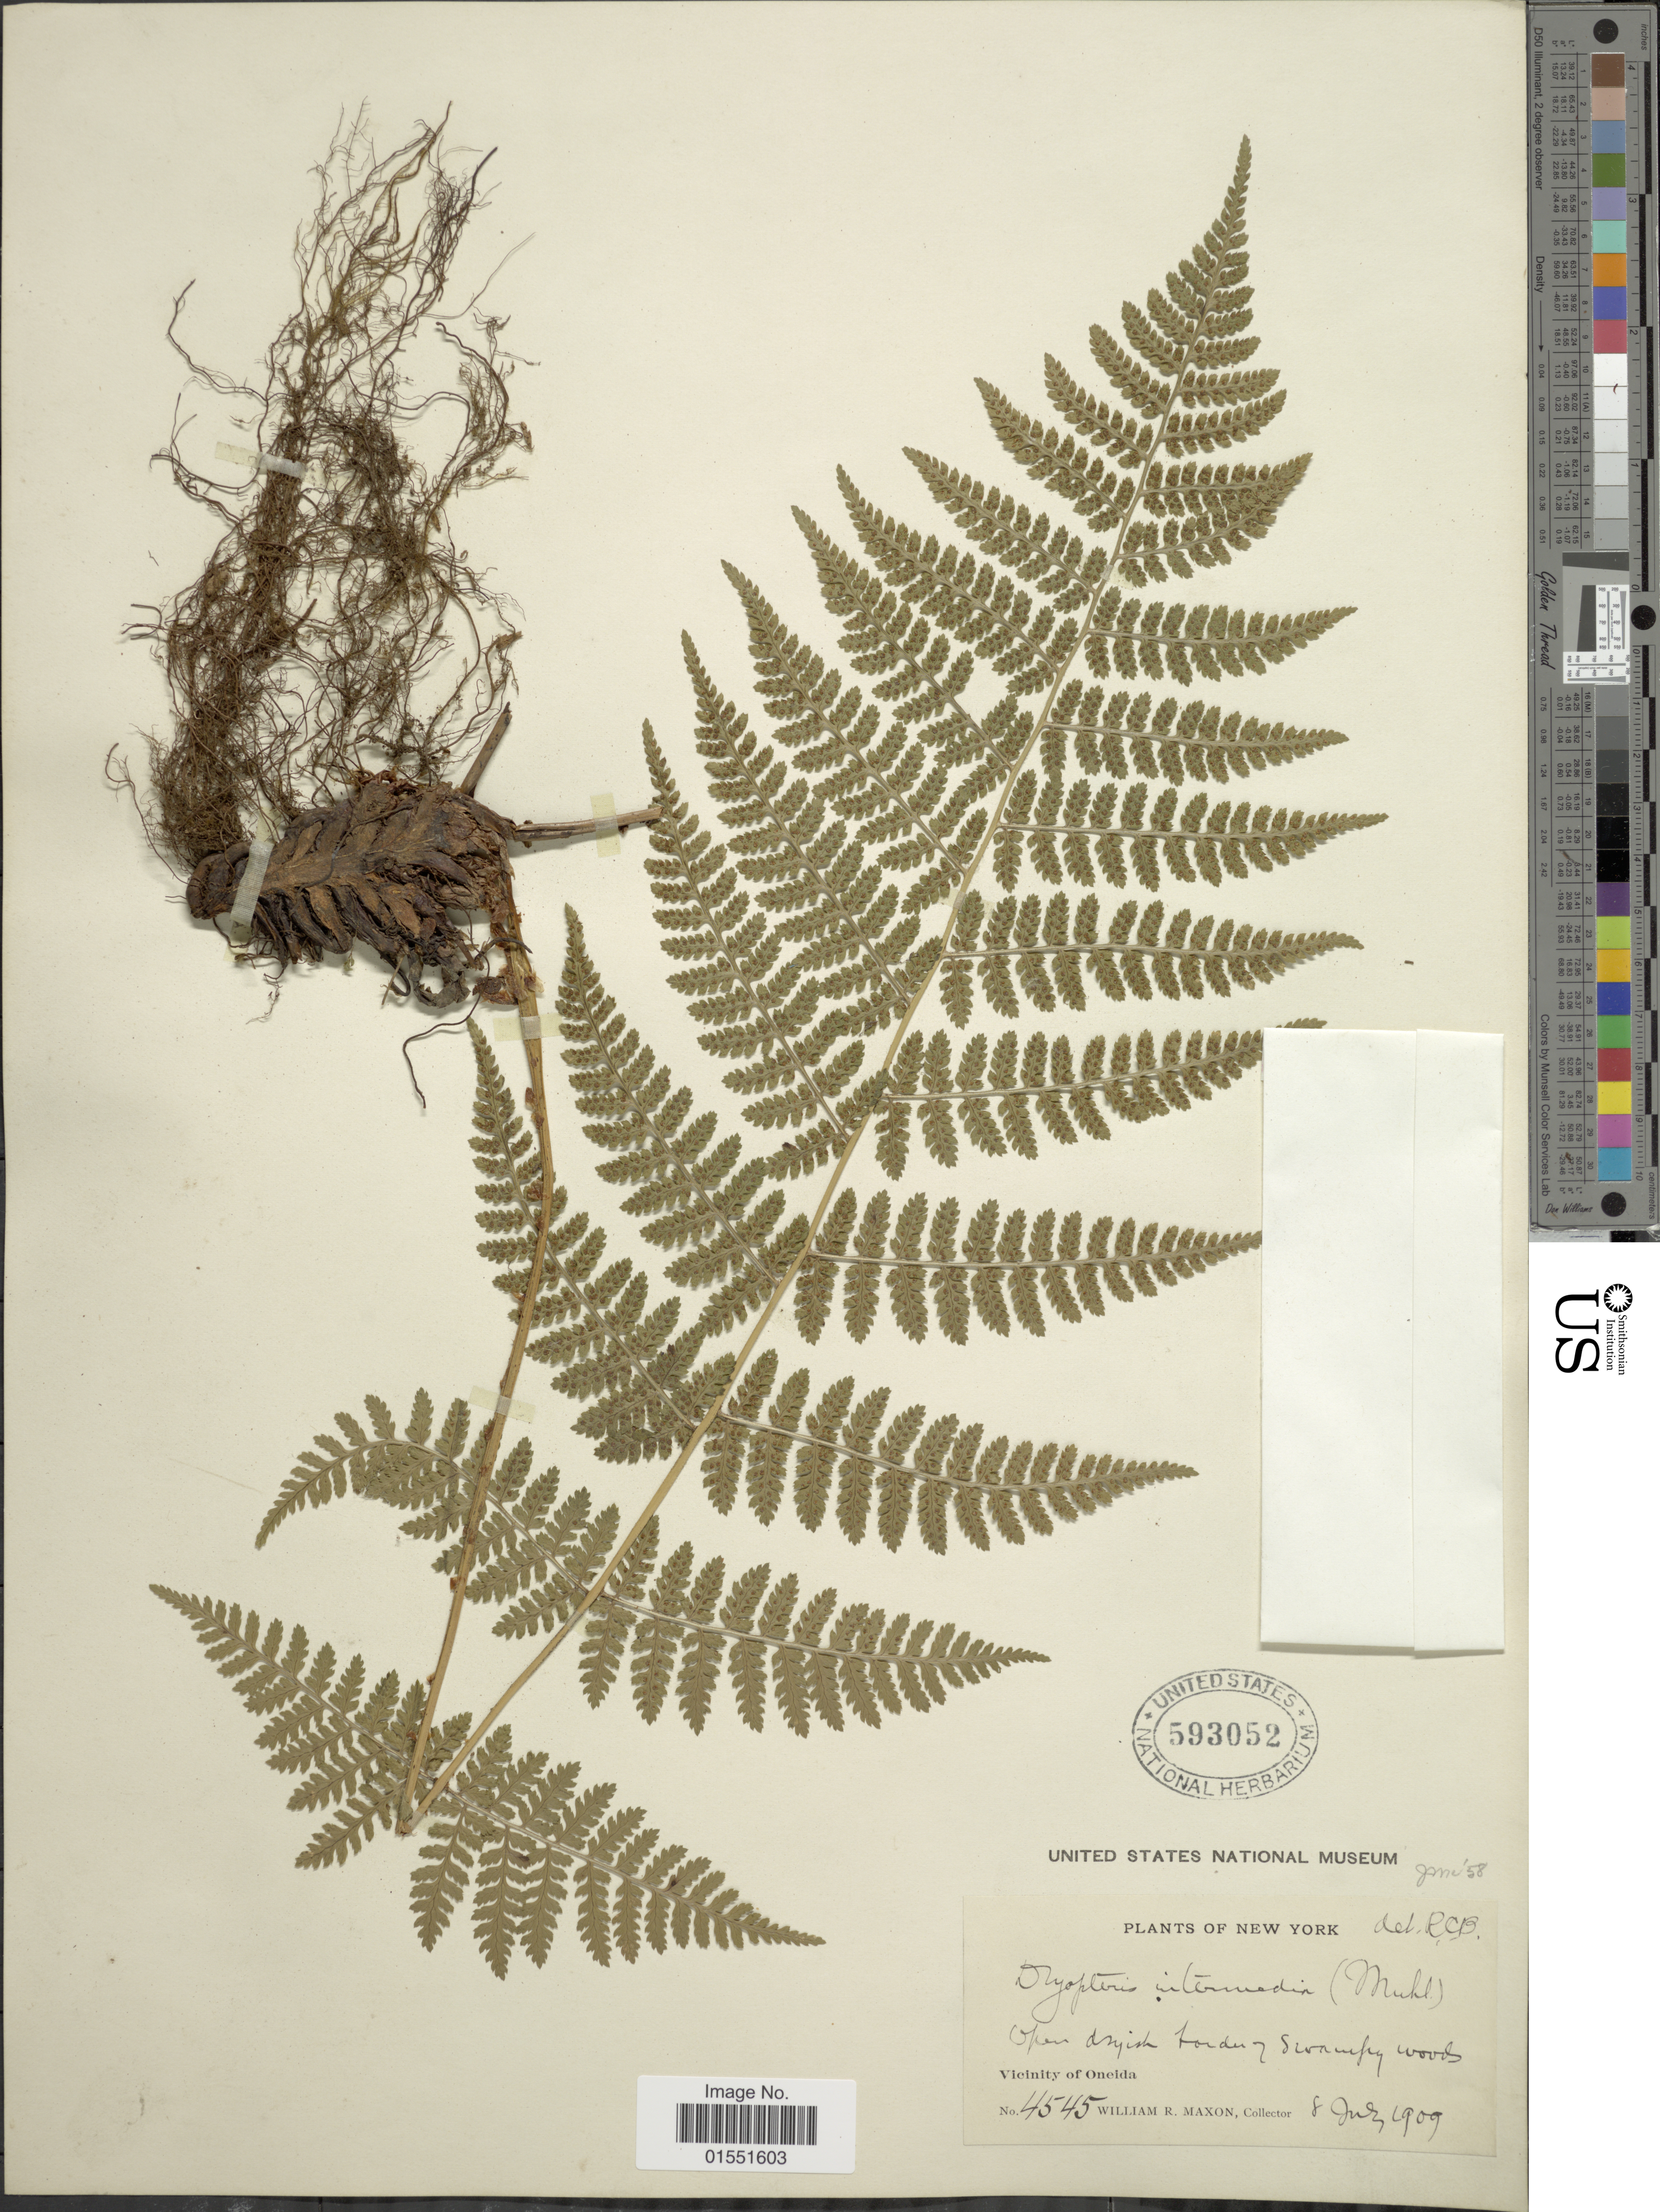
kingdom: Plantae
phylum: Tracheophyta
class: Polypodiopsida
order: Polypodiales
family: Dryopteridaceae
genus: Dryopteris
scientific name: Dryopteris intermedia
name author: (Muhl.) A. Gray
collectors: W. R. Maxon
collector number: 4545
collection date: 1909-07-08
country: United States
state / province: New York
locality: Open dryish border of swampy woods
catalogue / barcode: US 593052